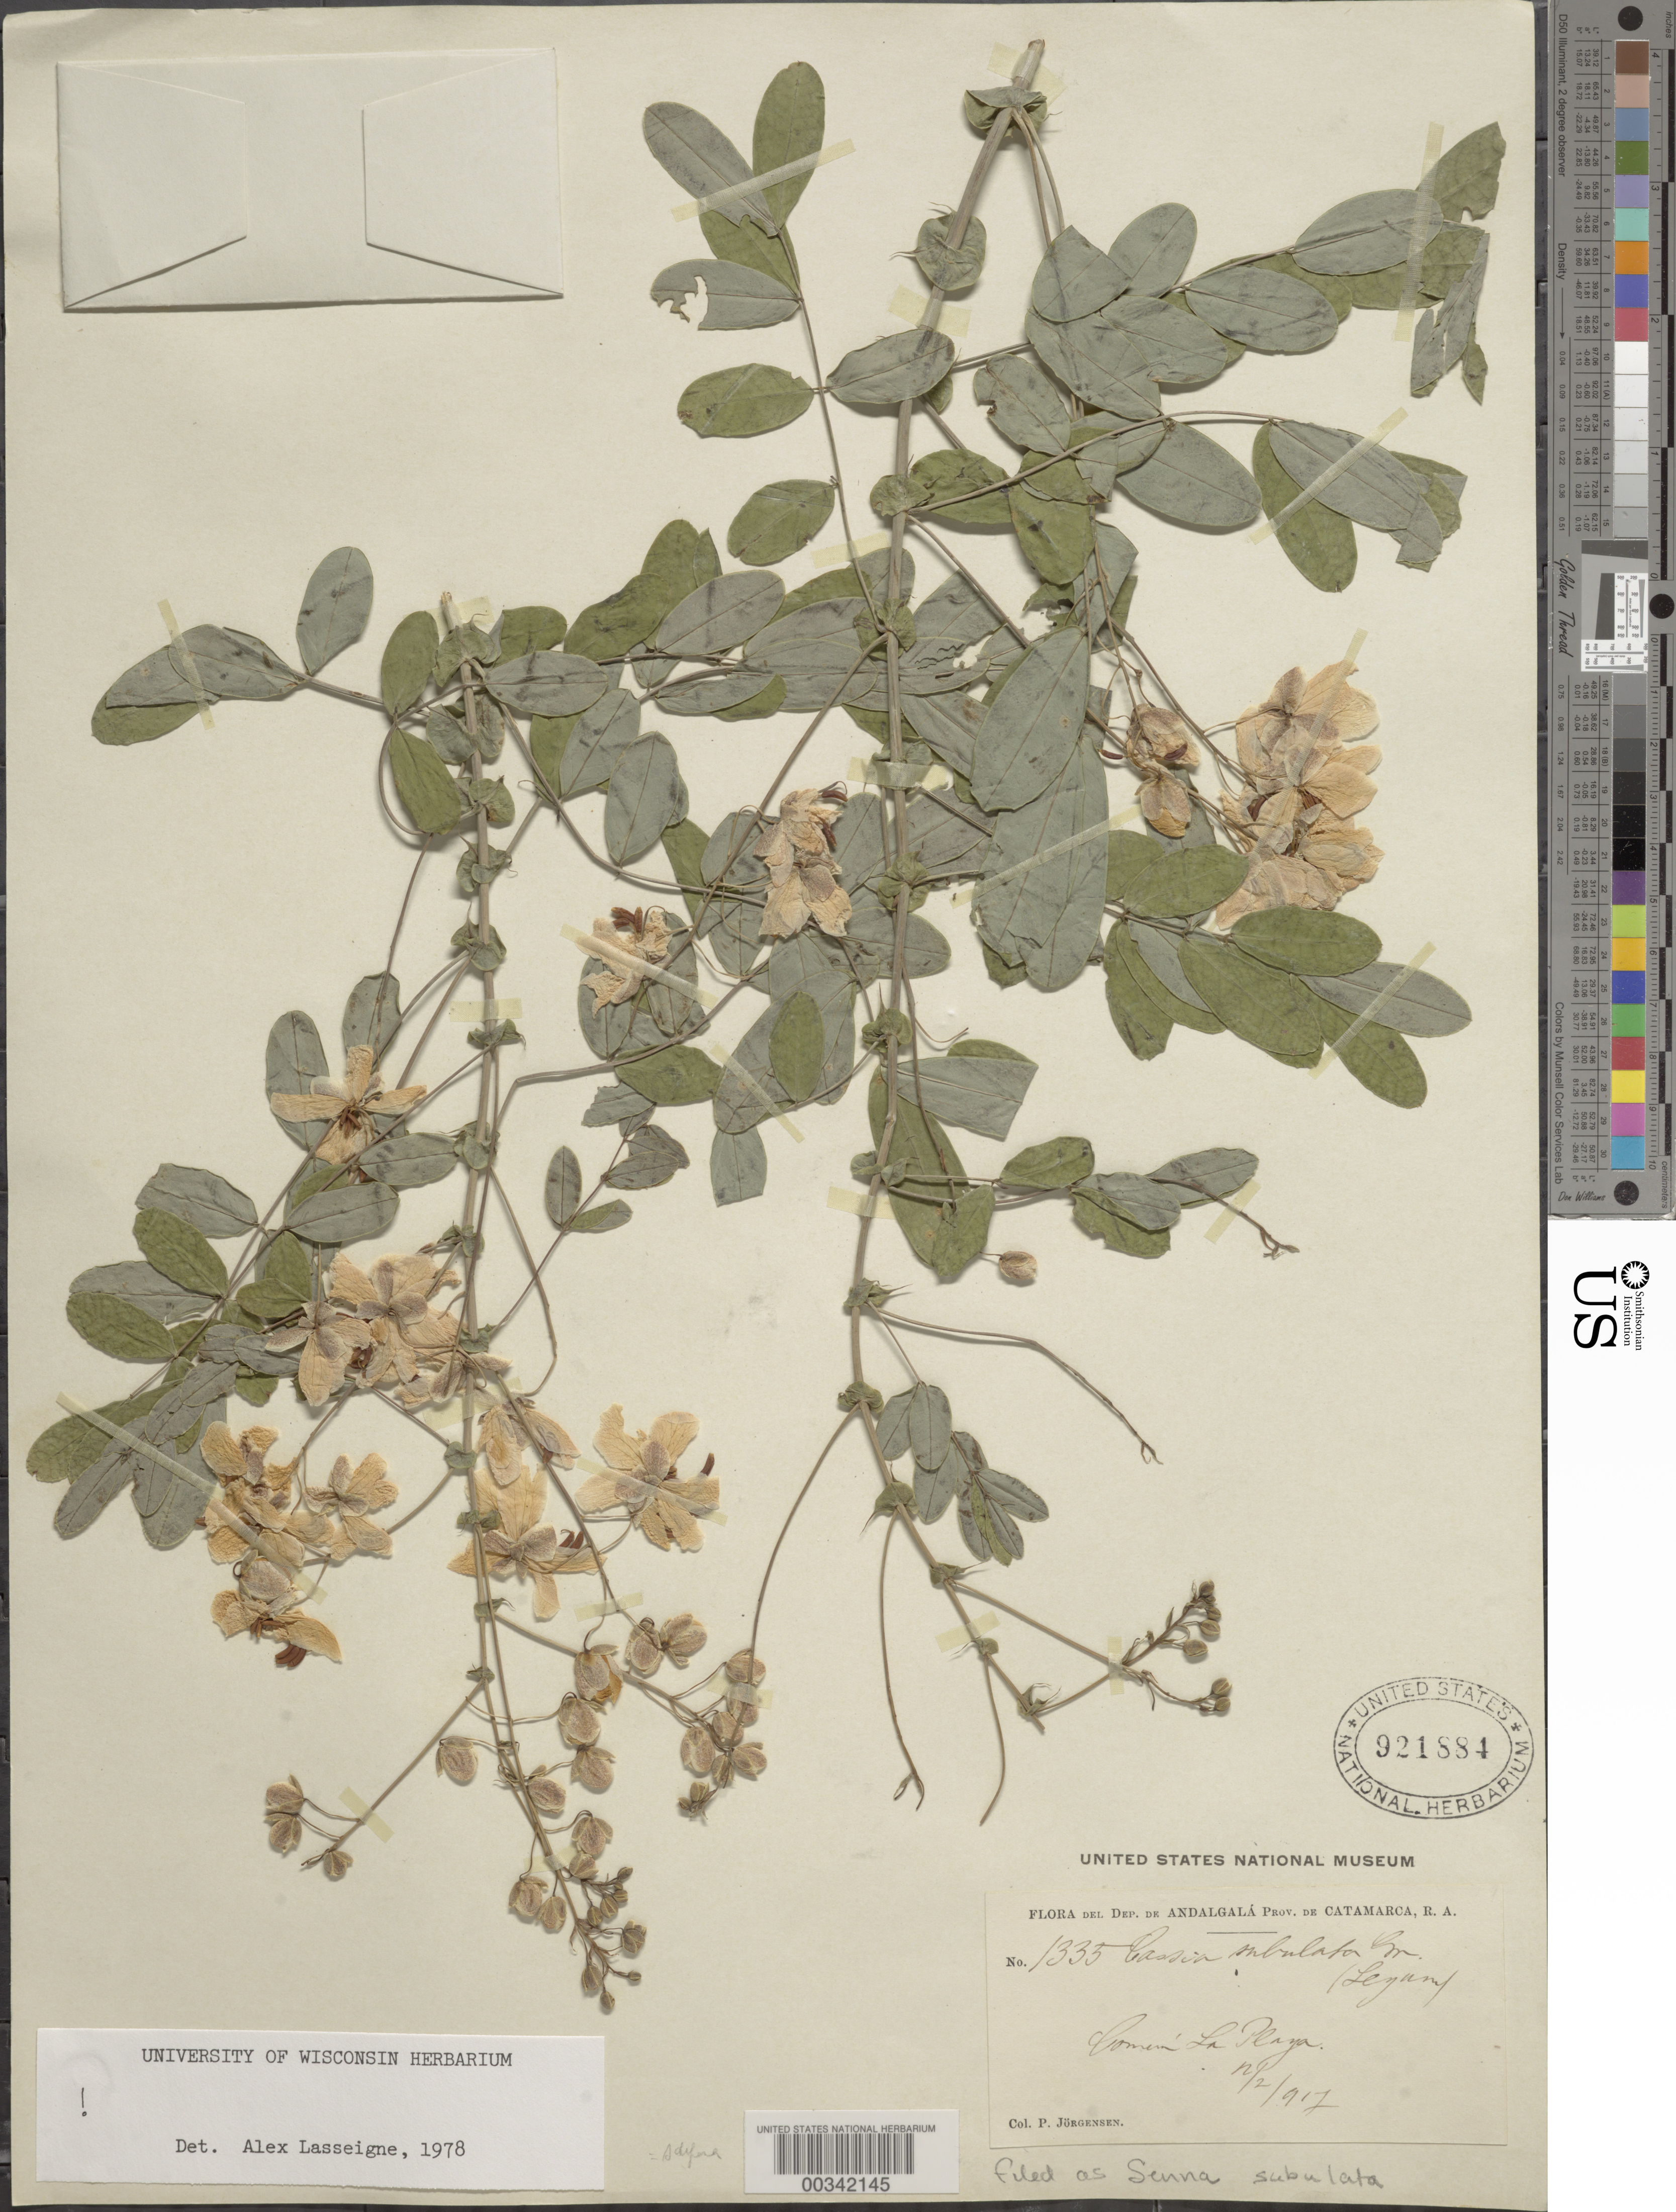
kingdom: Plantae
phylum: Tracheophyta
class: Magnoliopsida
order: Fabales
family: Fabaceae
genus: Senna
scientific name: Senna subulata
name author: (Griseb.) H.S. Irwin & Barneby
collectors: P. Jorgensen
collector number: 1335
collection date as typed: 12 Feb 1917 or 02 Dec 1917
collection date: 1917-02-12 or 1917-12-02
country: Argentina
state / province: Catamarca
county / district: Andalgalá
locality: Comem la Plaza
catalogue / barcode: US 921884